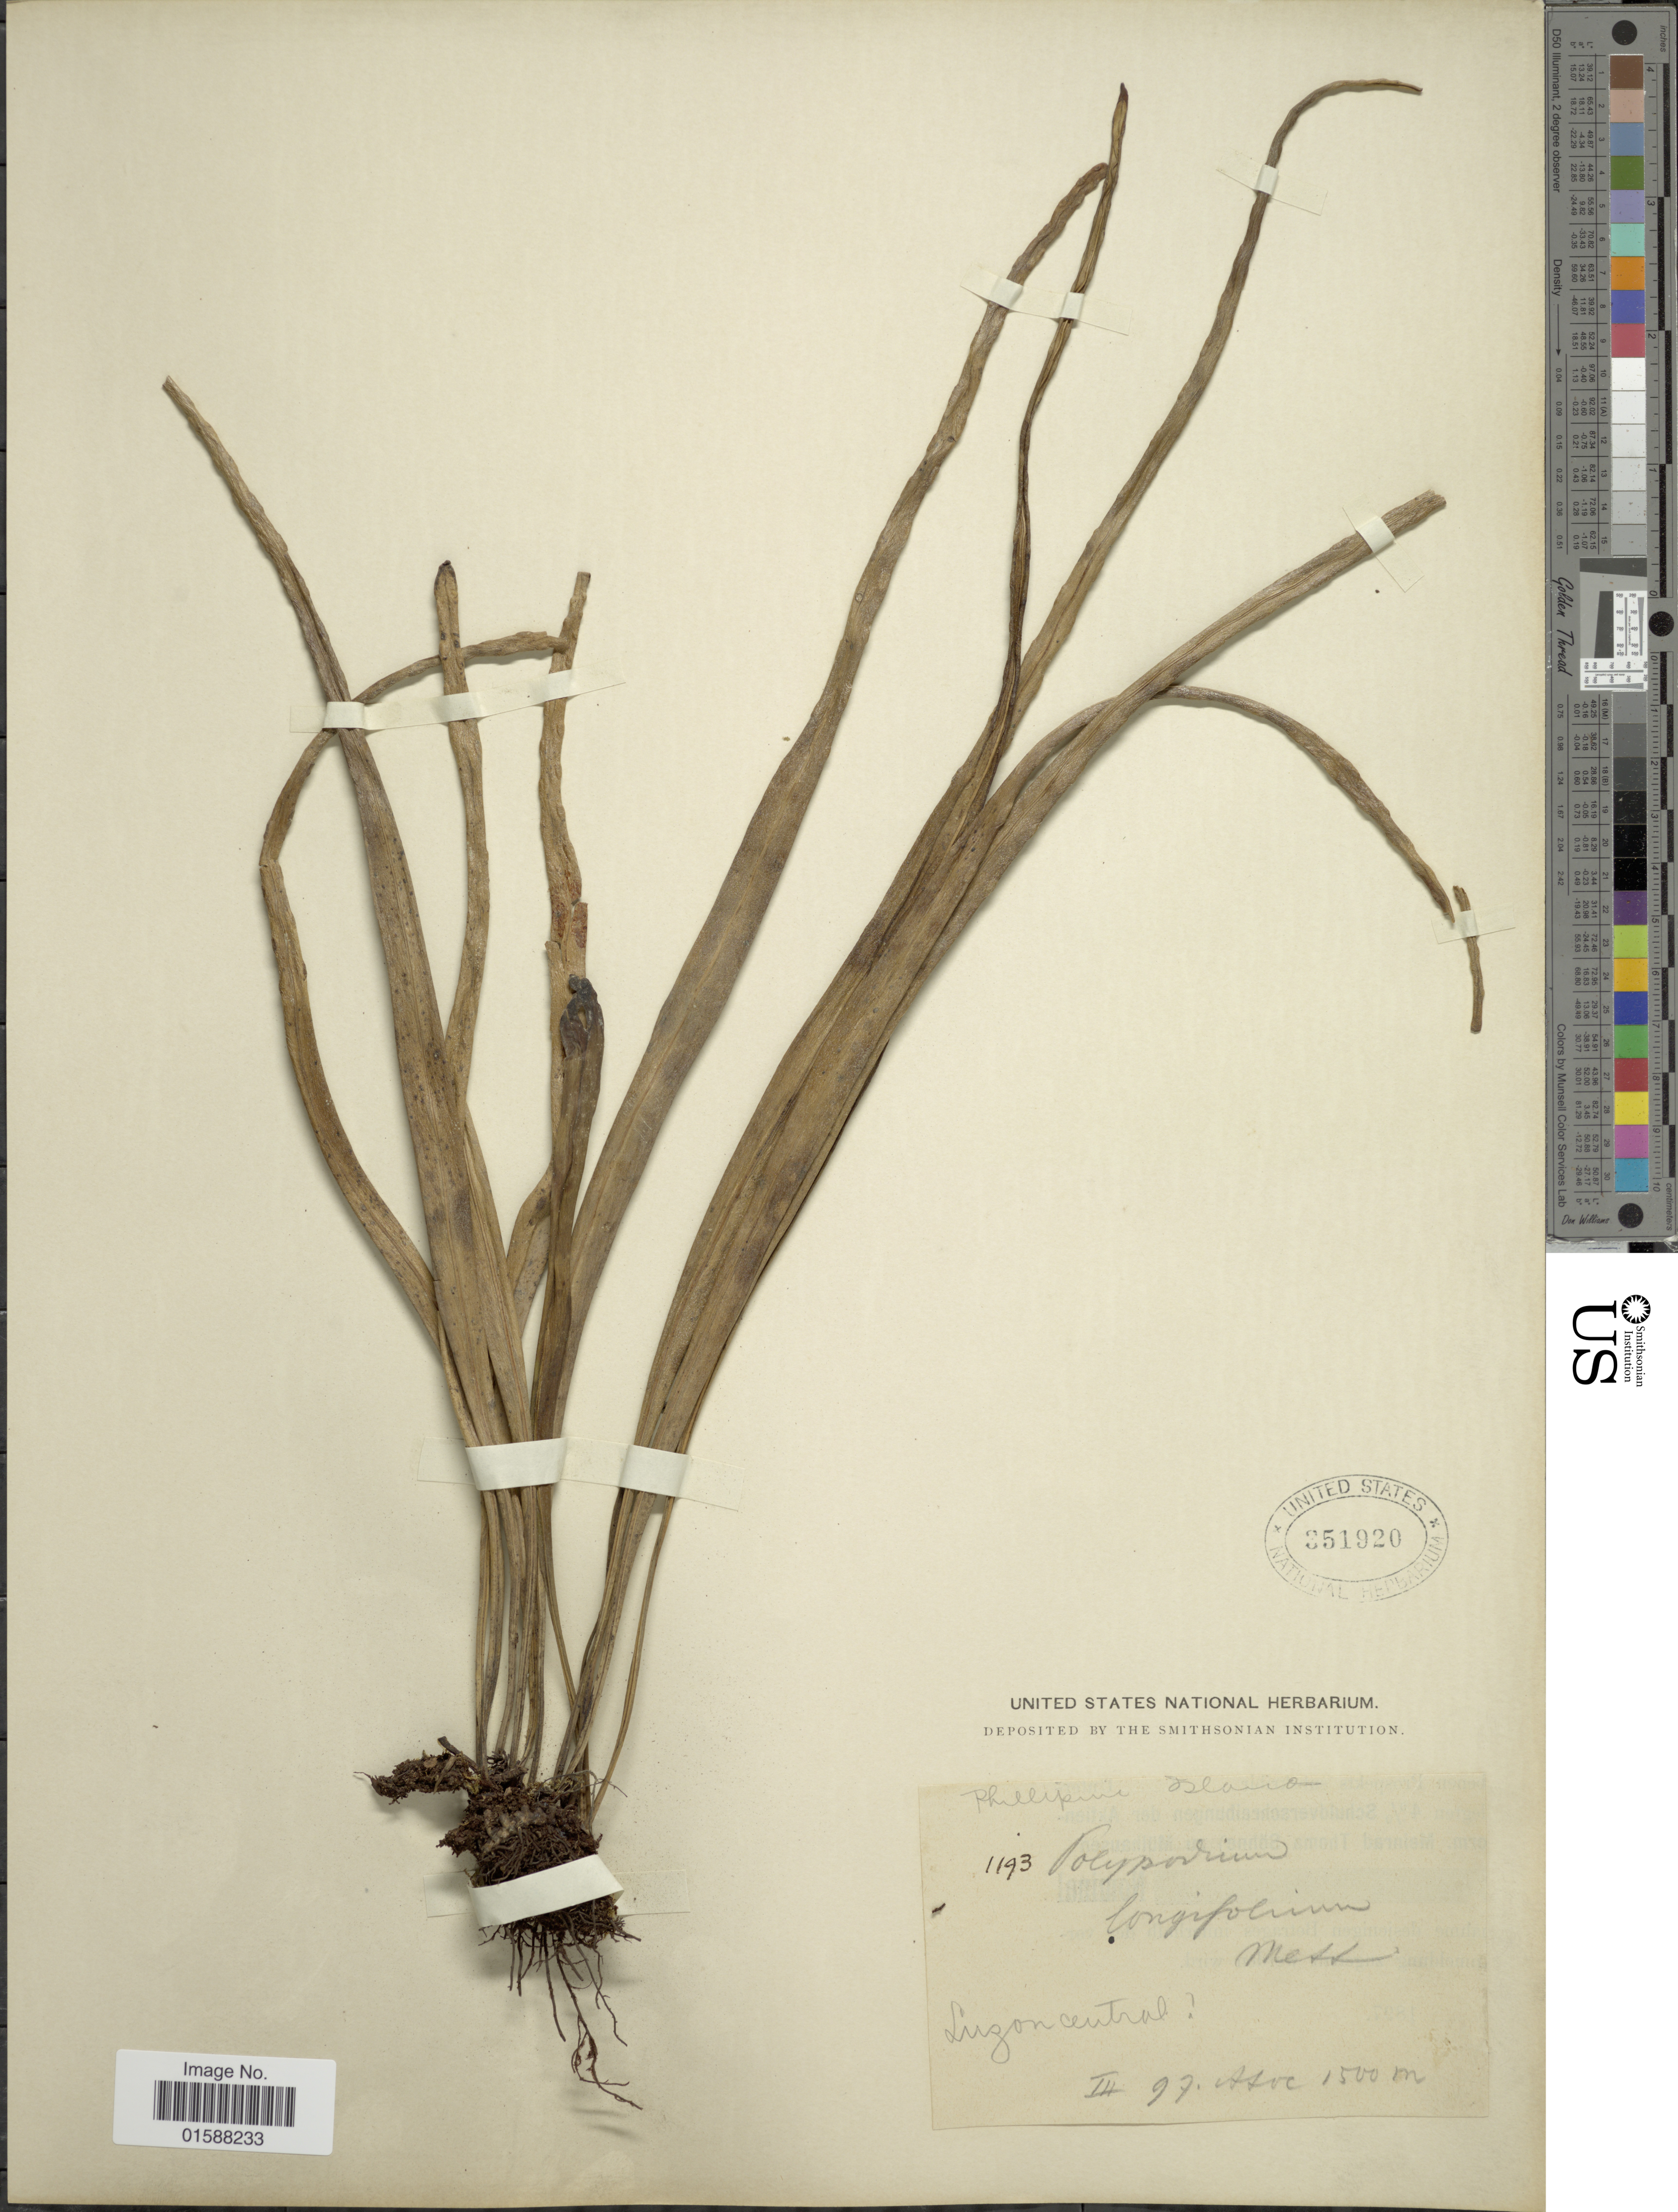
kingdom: Plantae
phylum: Tracheophyta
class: Polypodiopsida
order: Polypodiales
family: Polypodiaceae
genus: Lepisorus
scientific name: Lepisorus longifolius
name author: (Blume) Holttum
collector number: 1193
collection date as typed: Transcribed d/m/y: /3/97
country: Philippines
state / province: Central Luzon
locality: Luzon central [unsure placement], Asoc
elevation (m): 1500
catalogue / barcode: US 351920